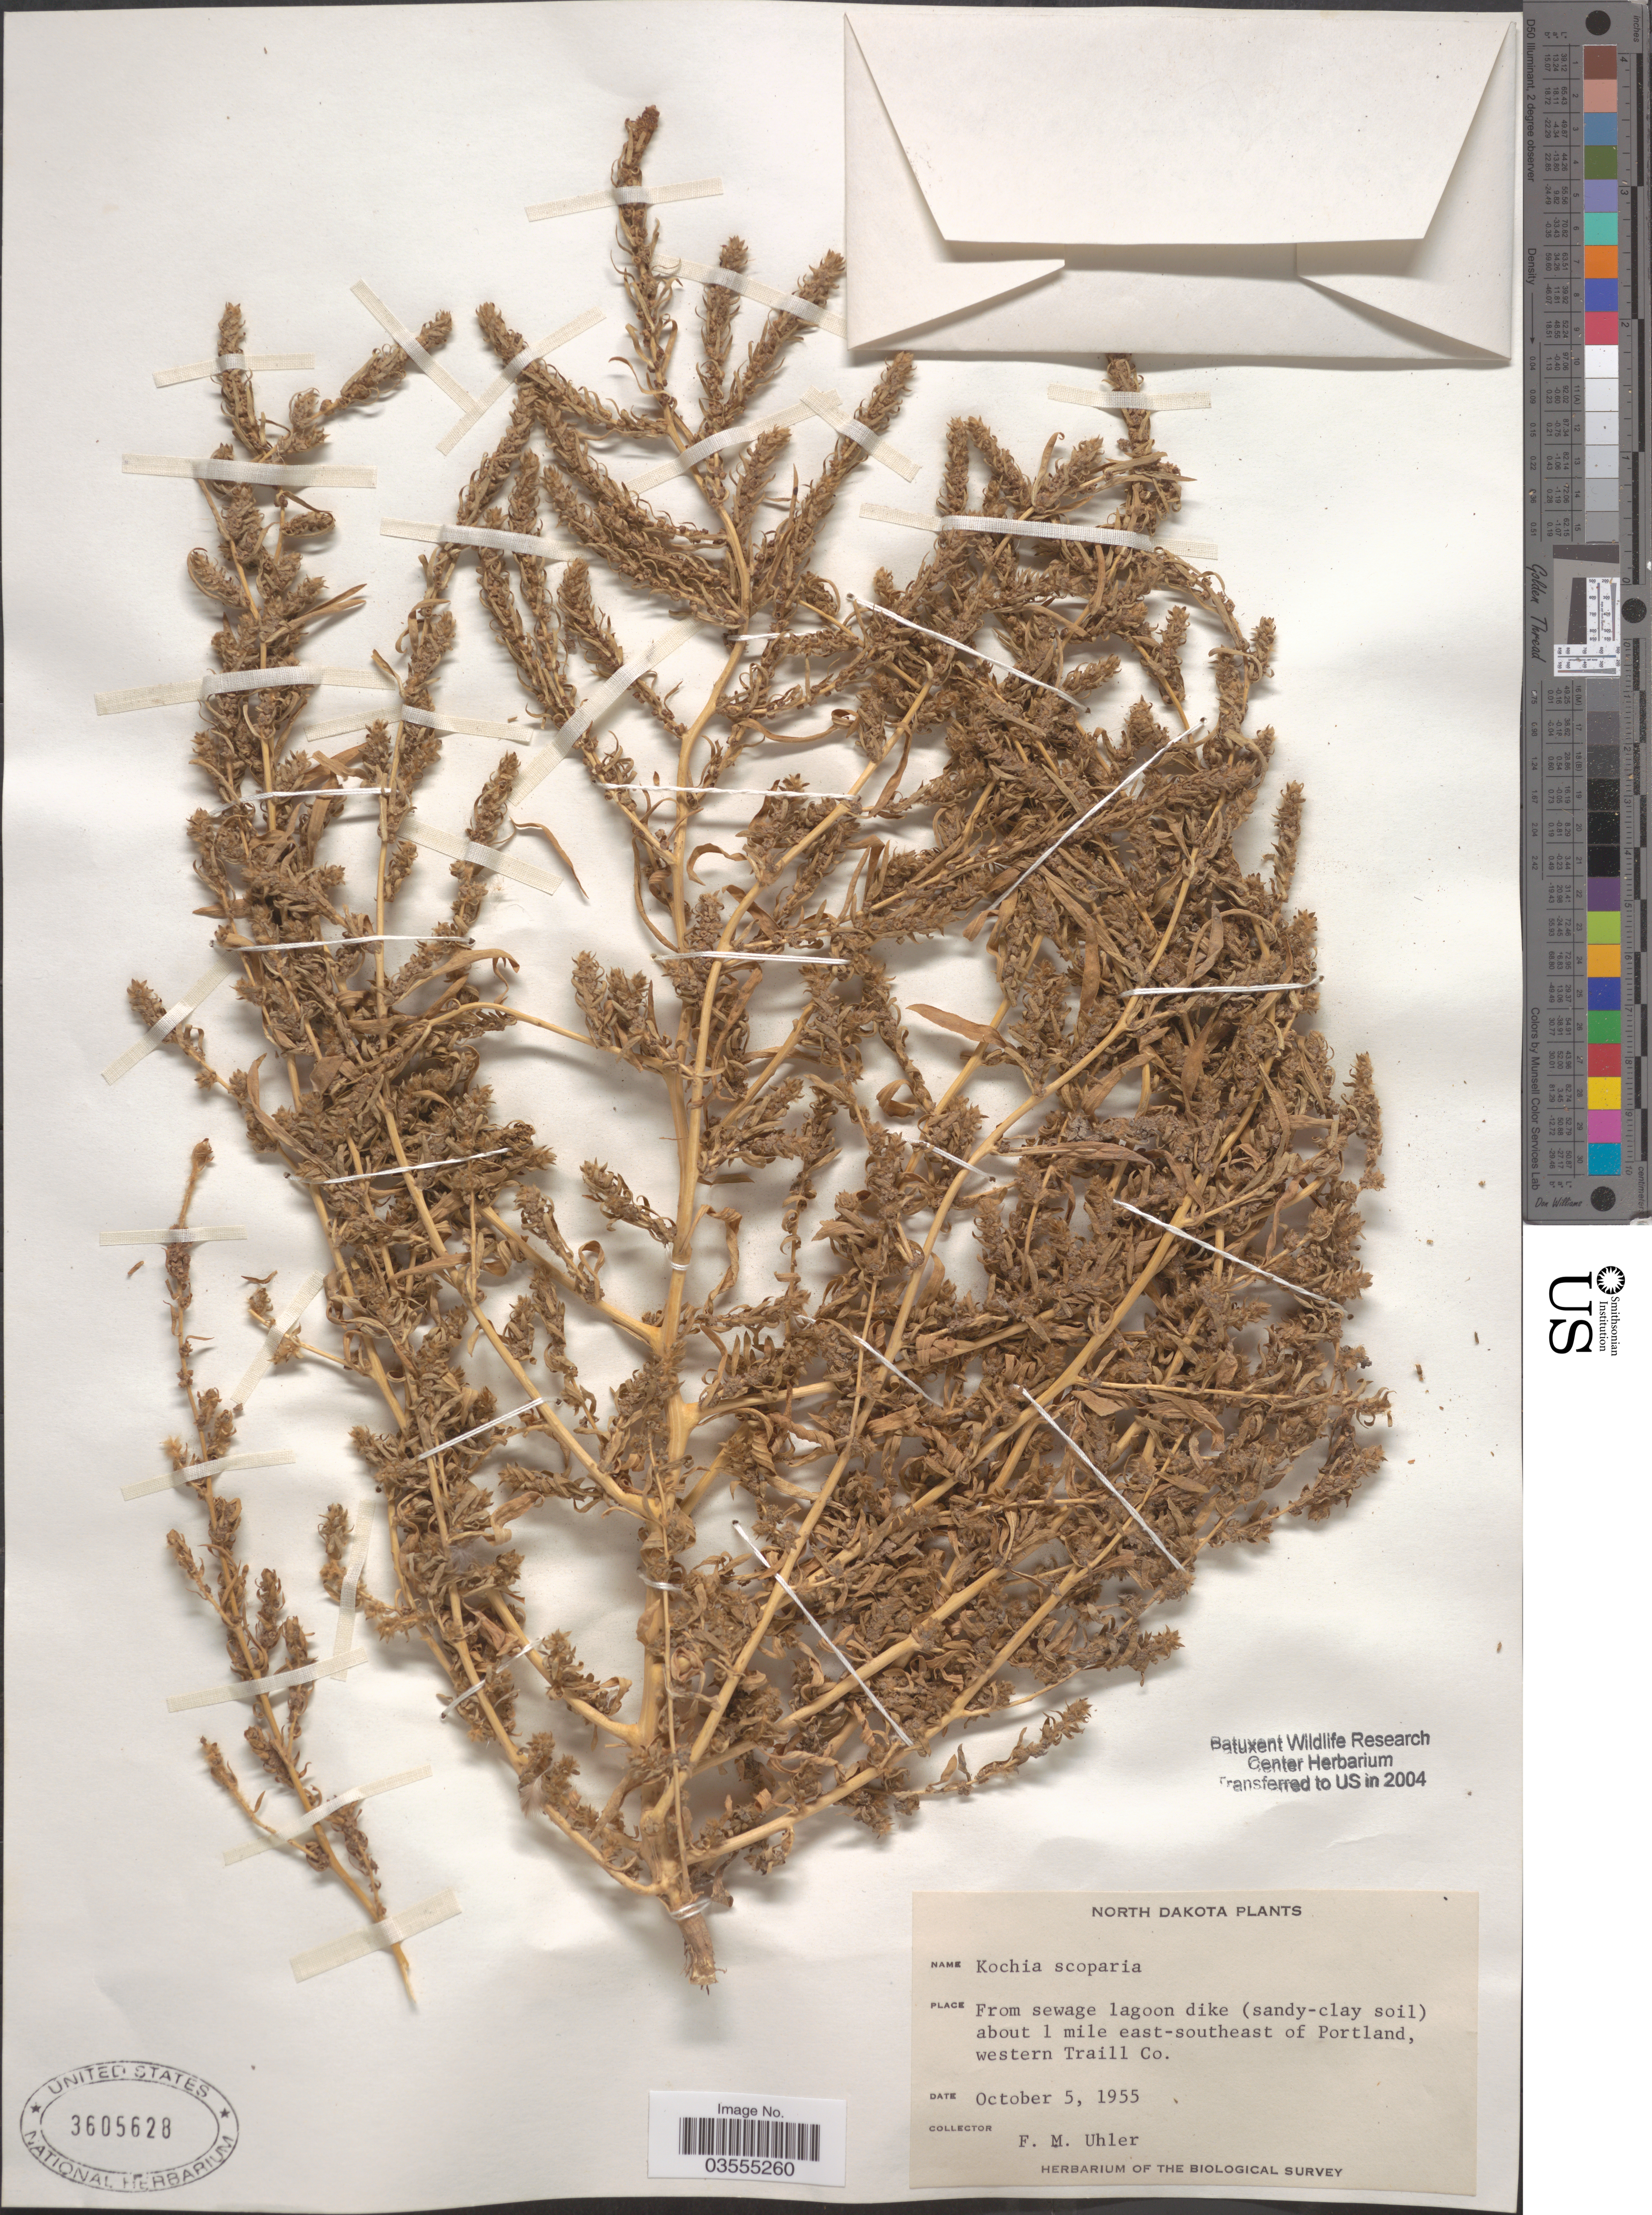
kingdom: Plantae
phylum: Tracheophyta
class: Magnoliopsida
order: Caryophyllales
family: Amaranthaceae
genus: Bassia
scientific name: Bassia scoparia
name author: (L.) Voss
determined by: U.S. National Herbarium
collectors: F. M. Uhler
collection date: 1955-10-05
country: United States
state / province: North Dakota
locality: About 1 mile east-southeast of Portland, western Traill Co.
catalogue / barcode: US 3605628